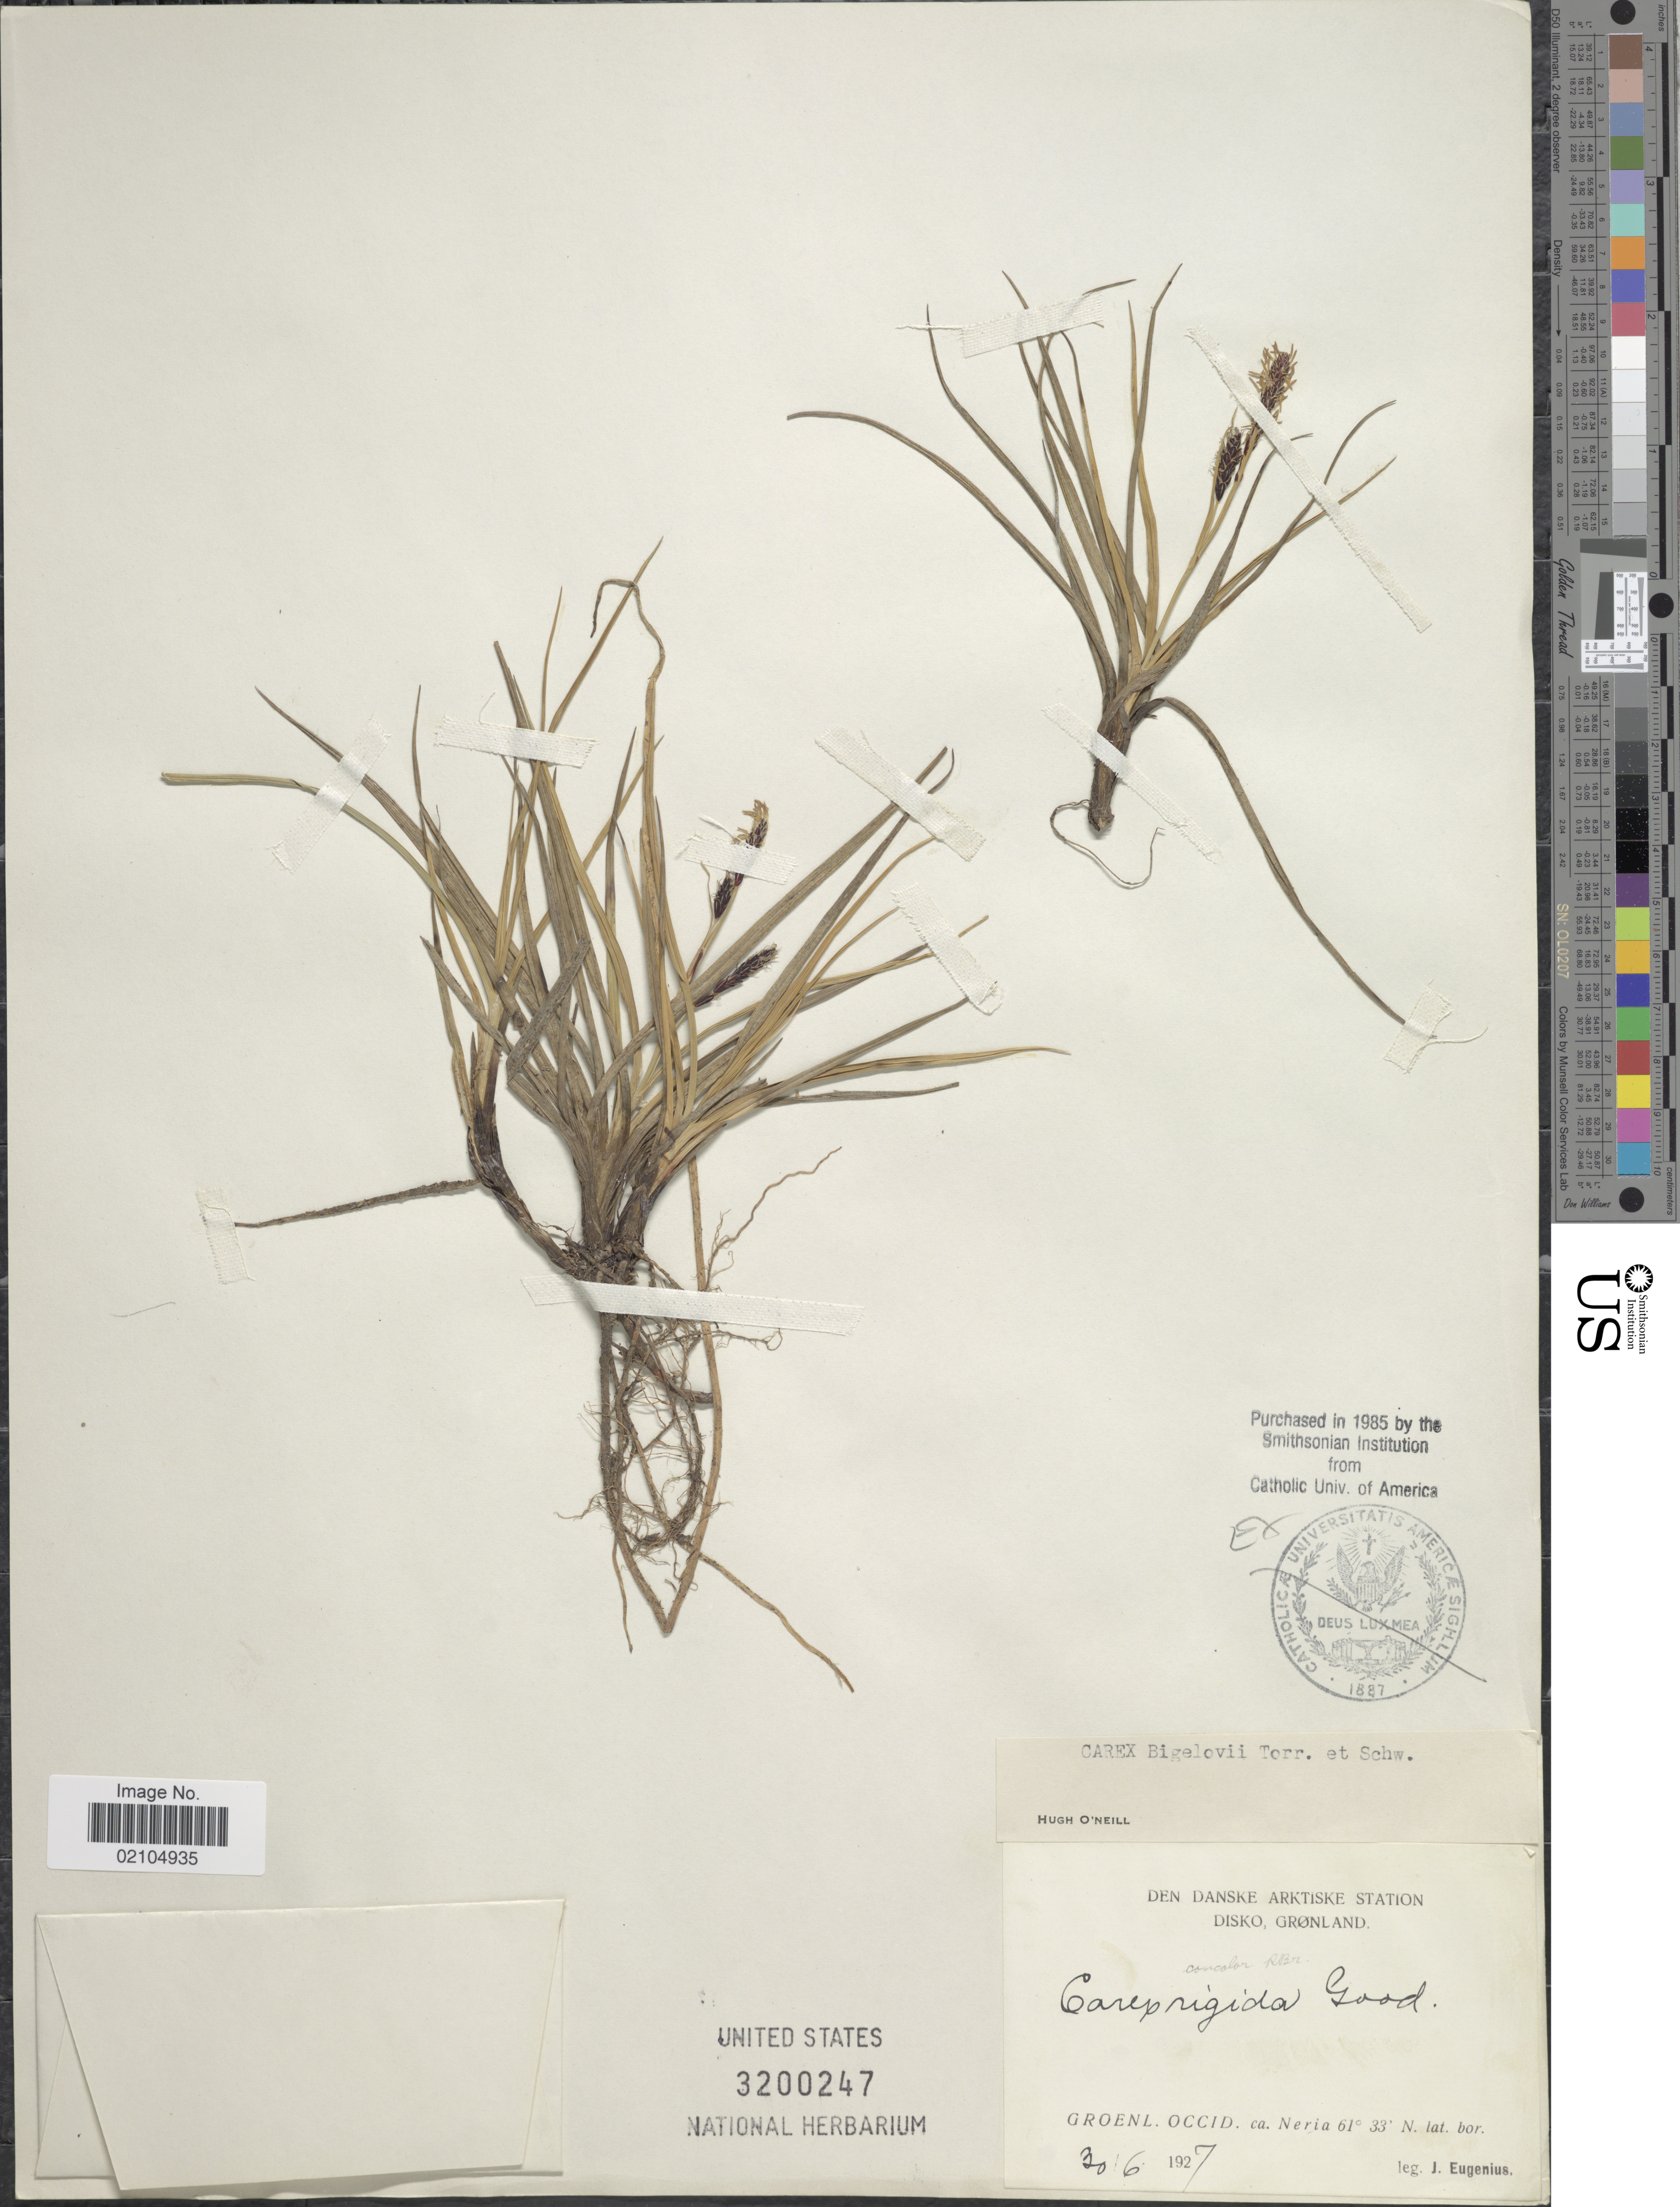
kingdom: Plantae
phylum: Tracheophyta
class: Liliopsida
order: Poales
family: Cyperaceae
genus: Carex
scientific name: Carex bigelowii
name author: Torr. ex Schwein.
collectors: J. Eugenius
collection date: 1927-06-30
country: Greenland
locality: Disko. Grønland, Groenl. occid., ca. Neria.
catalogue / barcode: US 3200247